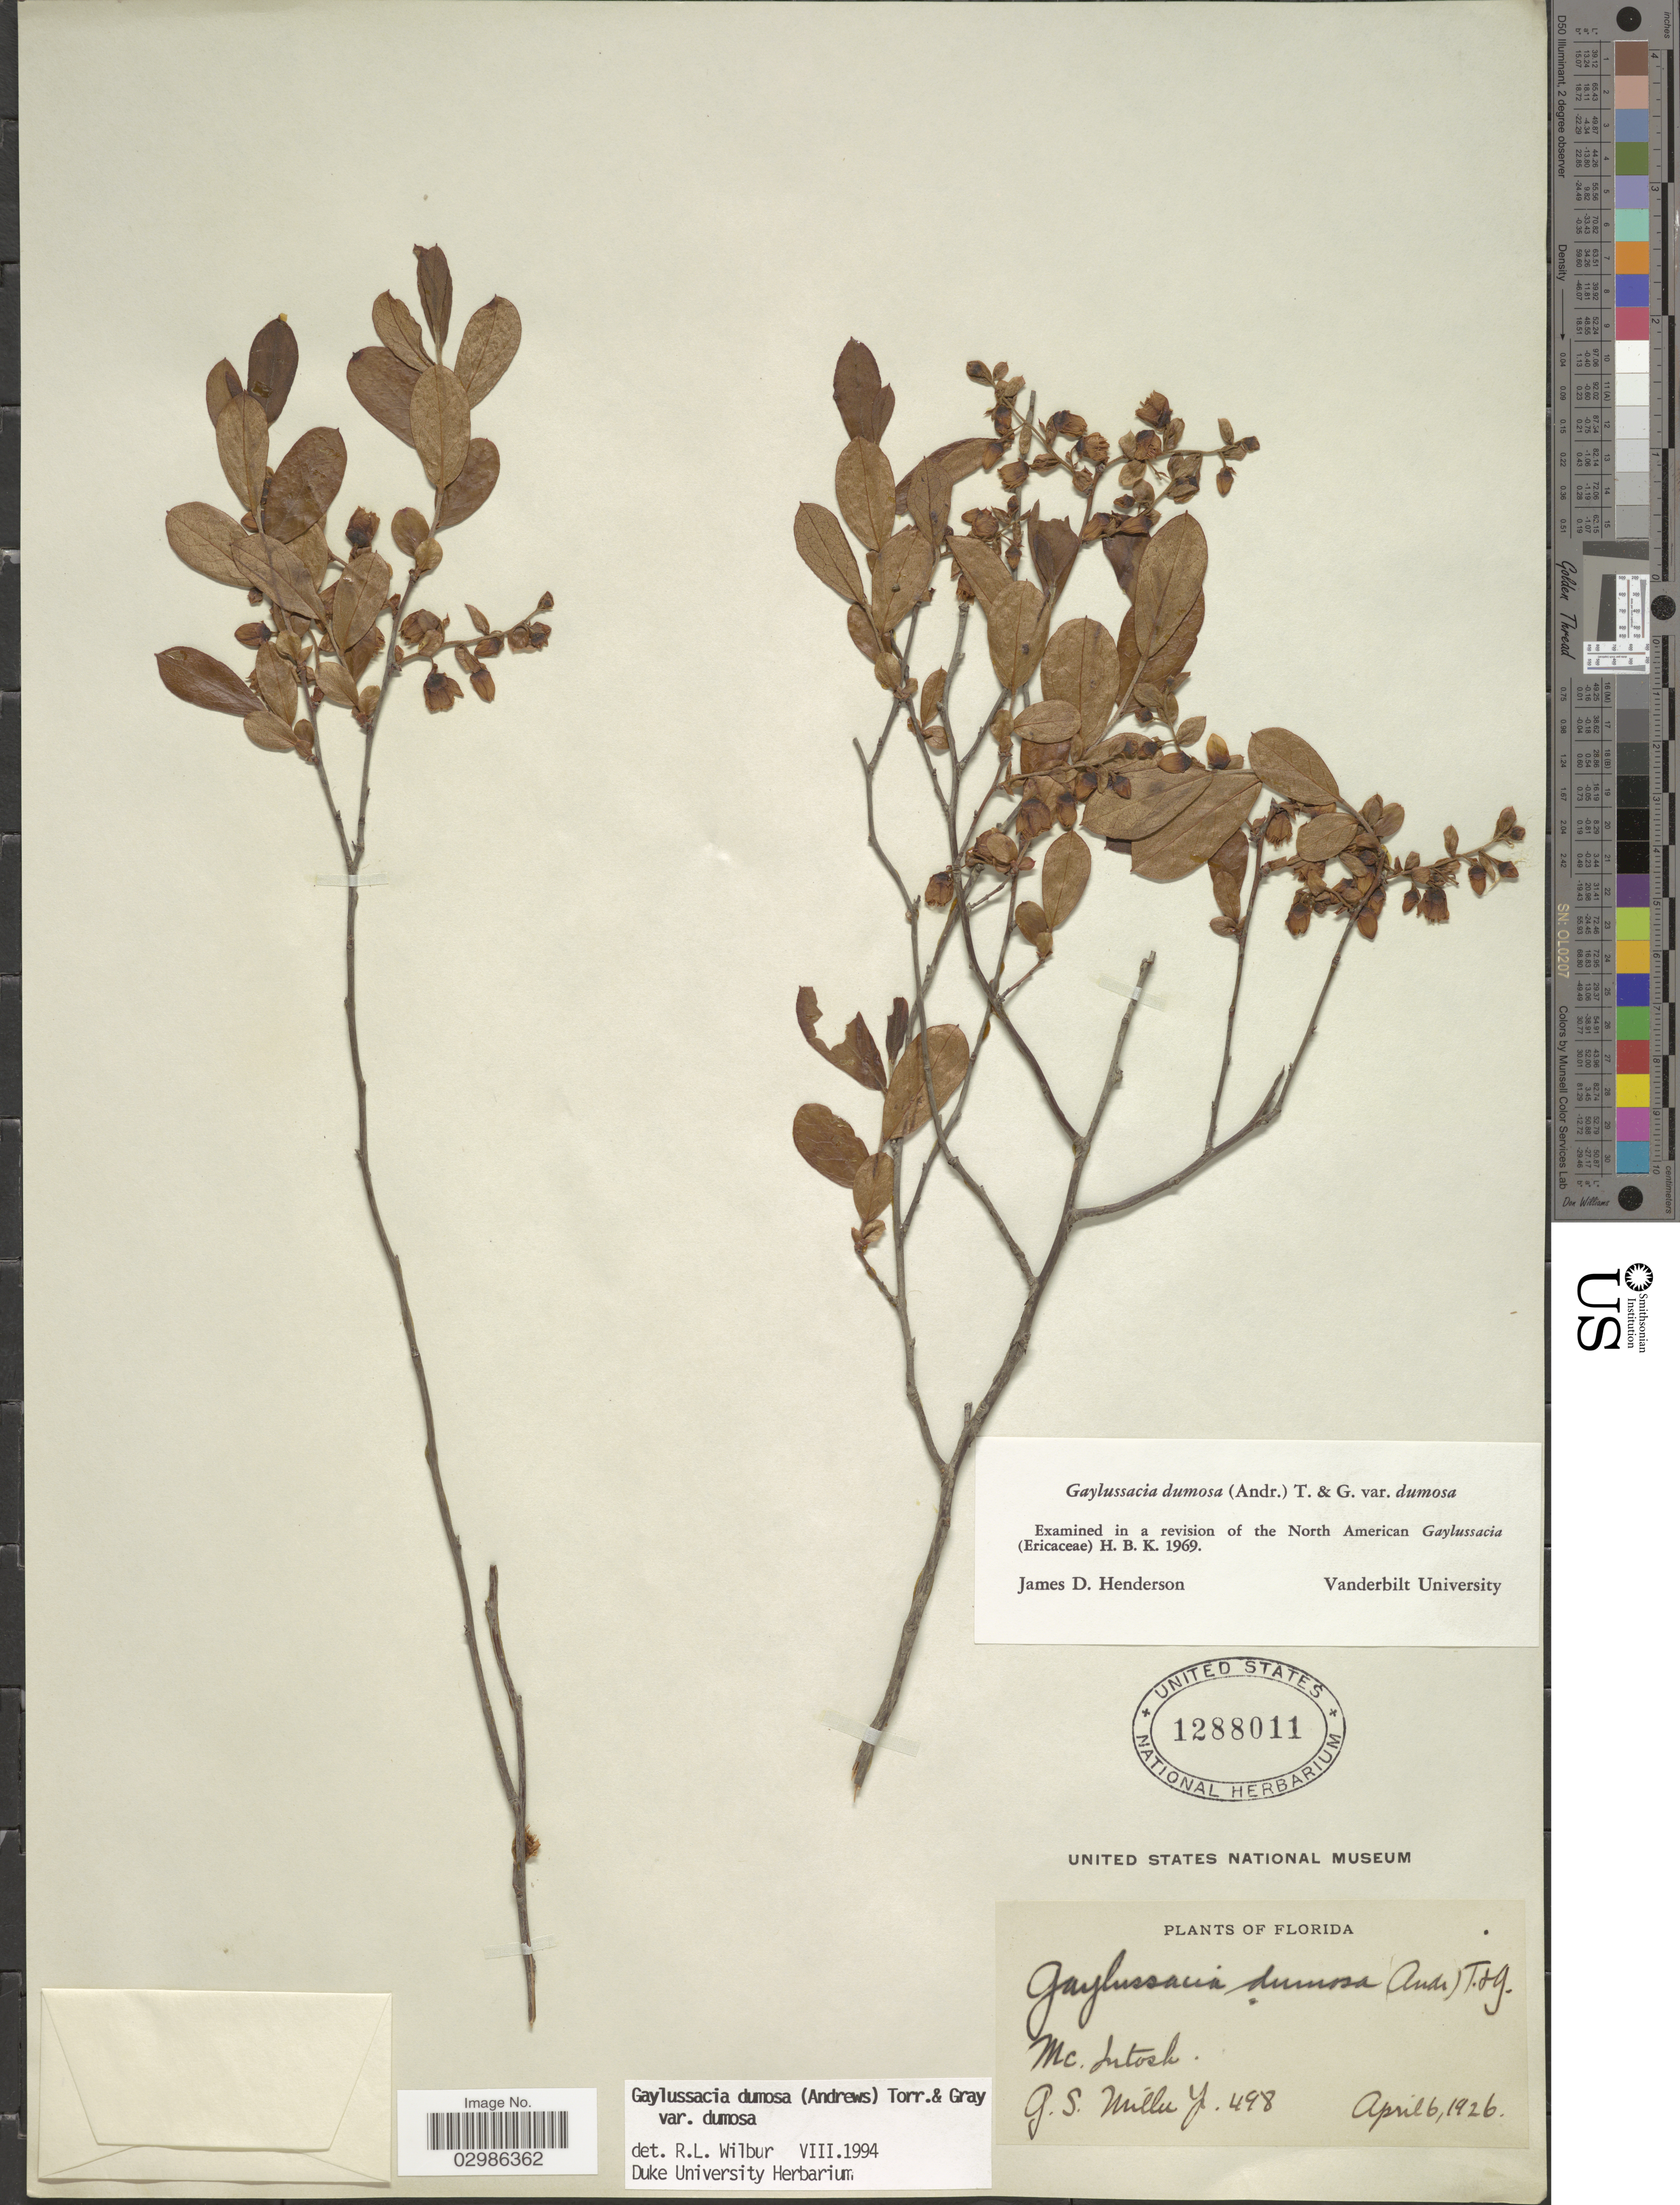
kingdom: Plantae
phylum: Tracheophyta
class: Magnoliopsida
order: Ericales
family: Ericaceae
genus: Gaylussacia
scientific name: Gaylussacia dumosa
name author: (Andrews) Torr. & A. Gray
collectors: G. S. Miller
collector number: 498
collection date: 1926-04-06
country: United States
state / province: Florida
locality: McIntosh.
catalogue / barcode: US 1288011